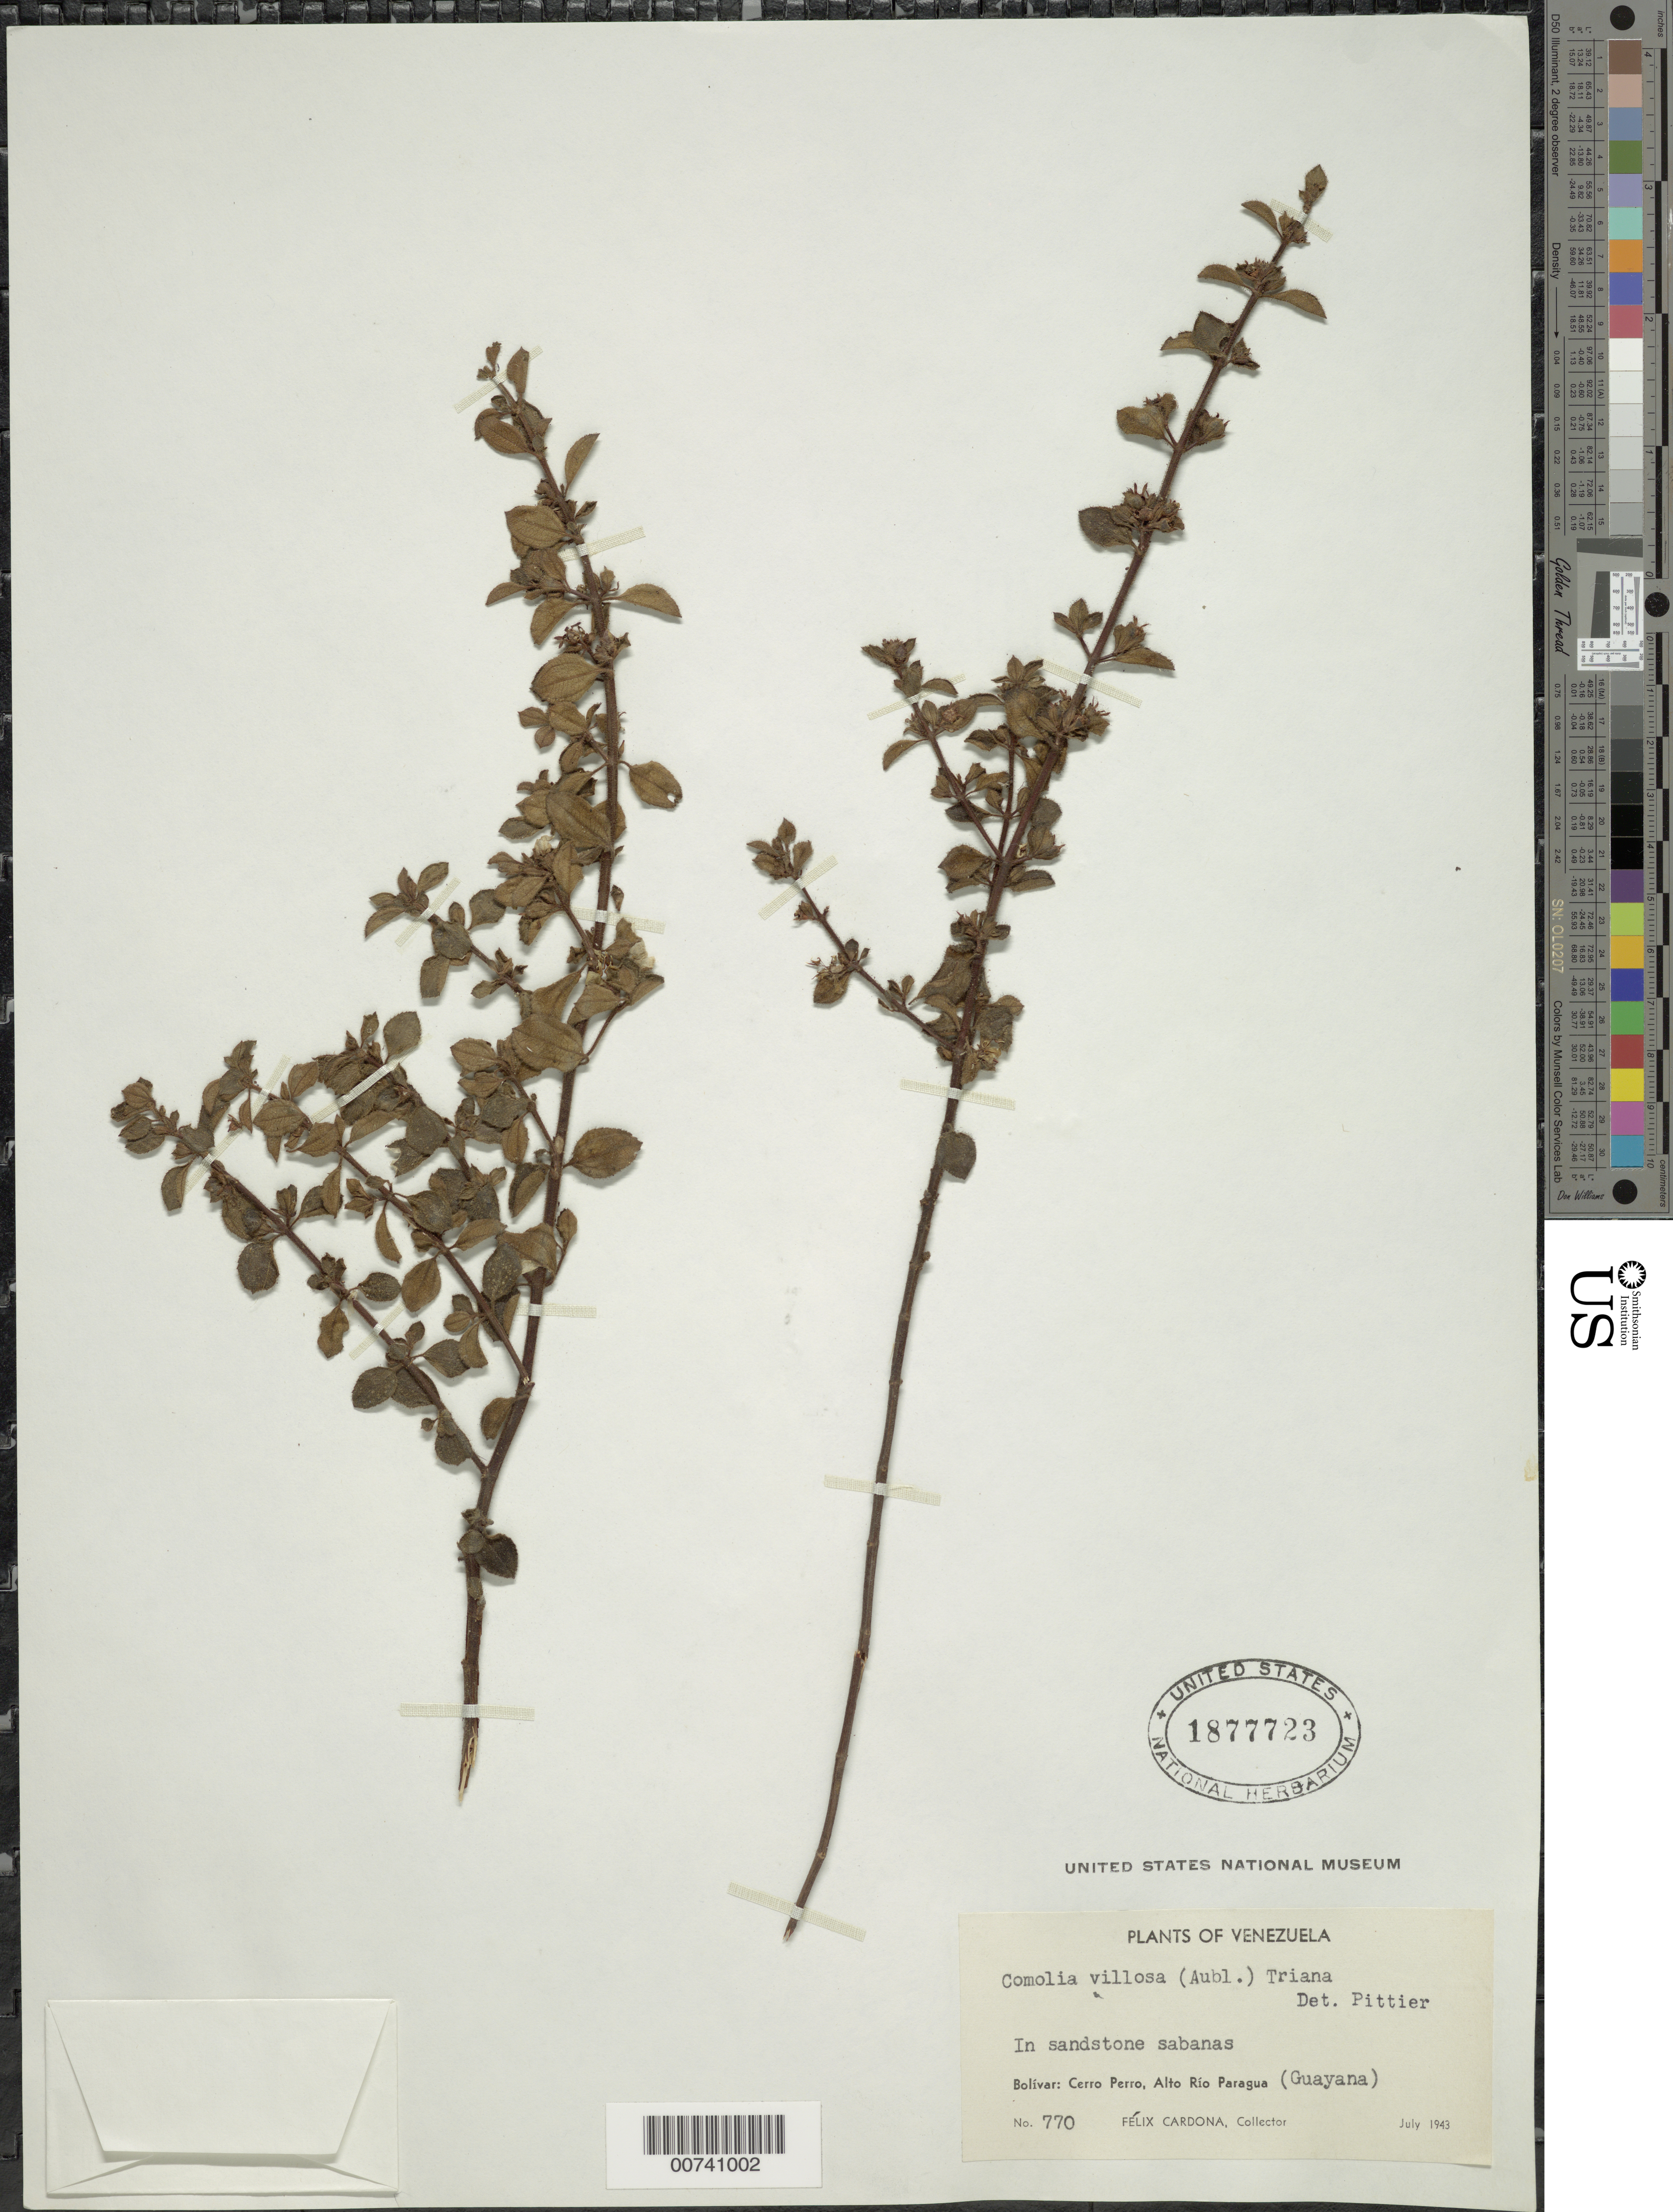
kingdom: Plantae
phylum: Tracheophyta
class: Magnoliopsida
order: Myrtales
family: Melastomataceae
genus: Comolia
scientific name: Comolia microphylla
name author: Benth.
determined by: Nunes da Silva, Diego, (RB), Jardim Botanico do Rio de Janeiro - Herbario (BRAZIL)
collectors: F. Cardona Puig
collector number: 770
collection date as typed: Jul-43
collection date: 1943-07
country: Venezuela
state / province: Bolívar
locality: Alto Río Paragua, Cerro Perro (Guayana)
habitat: Sandstone savanna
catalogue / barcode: US 1877723